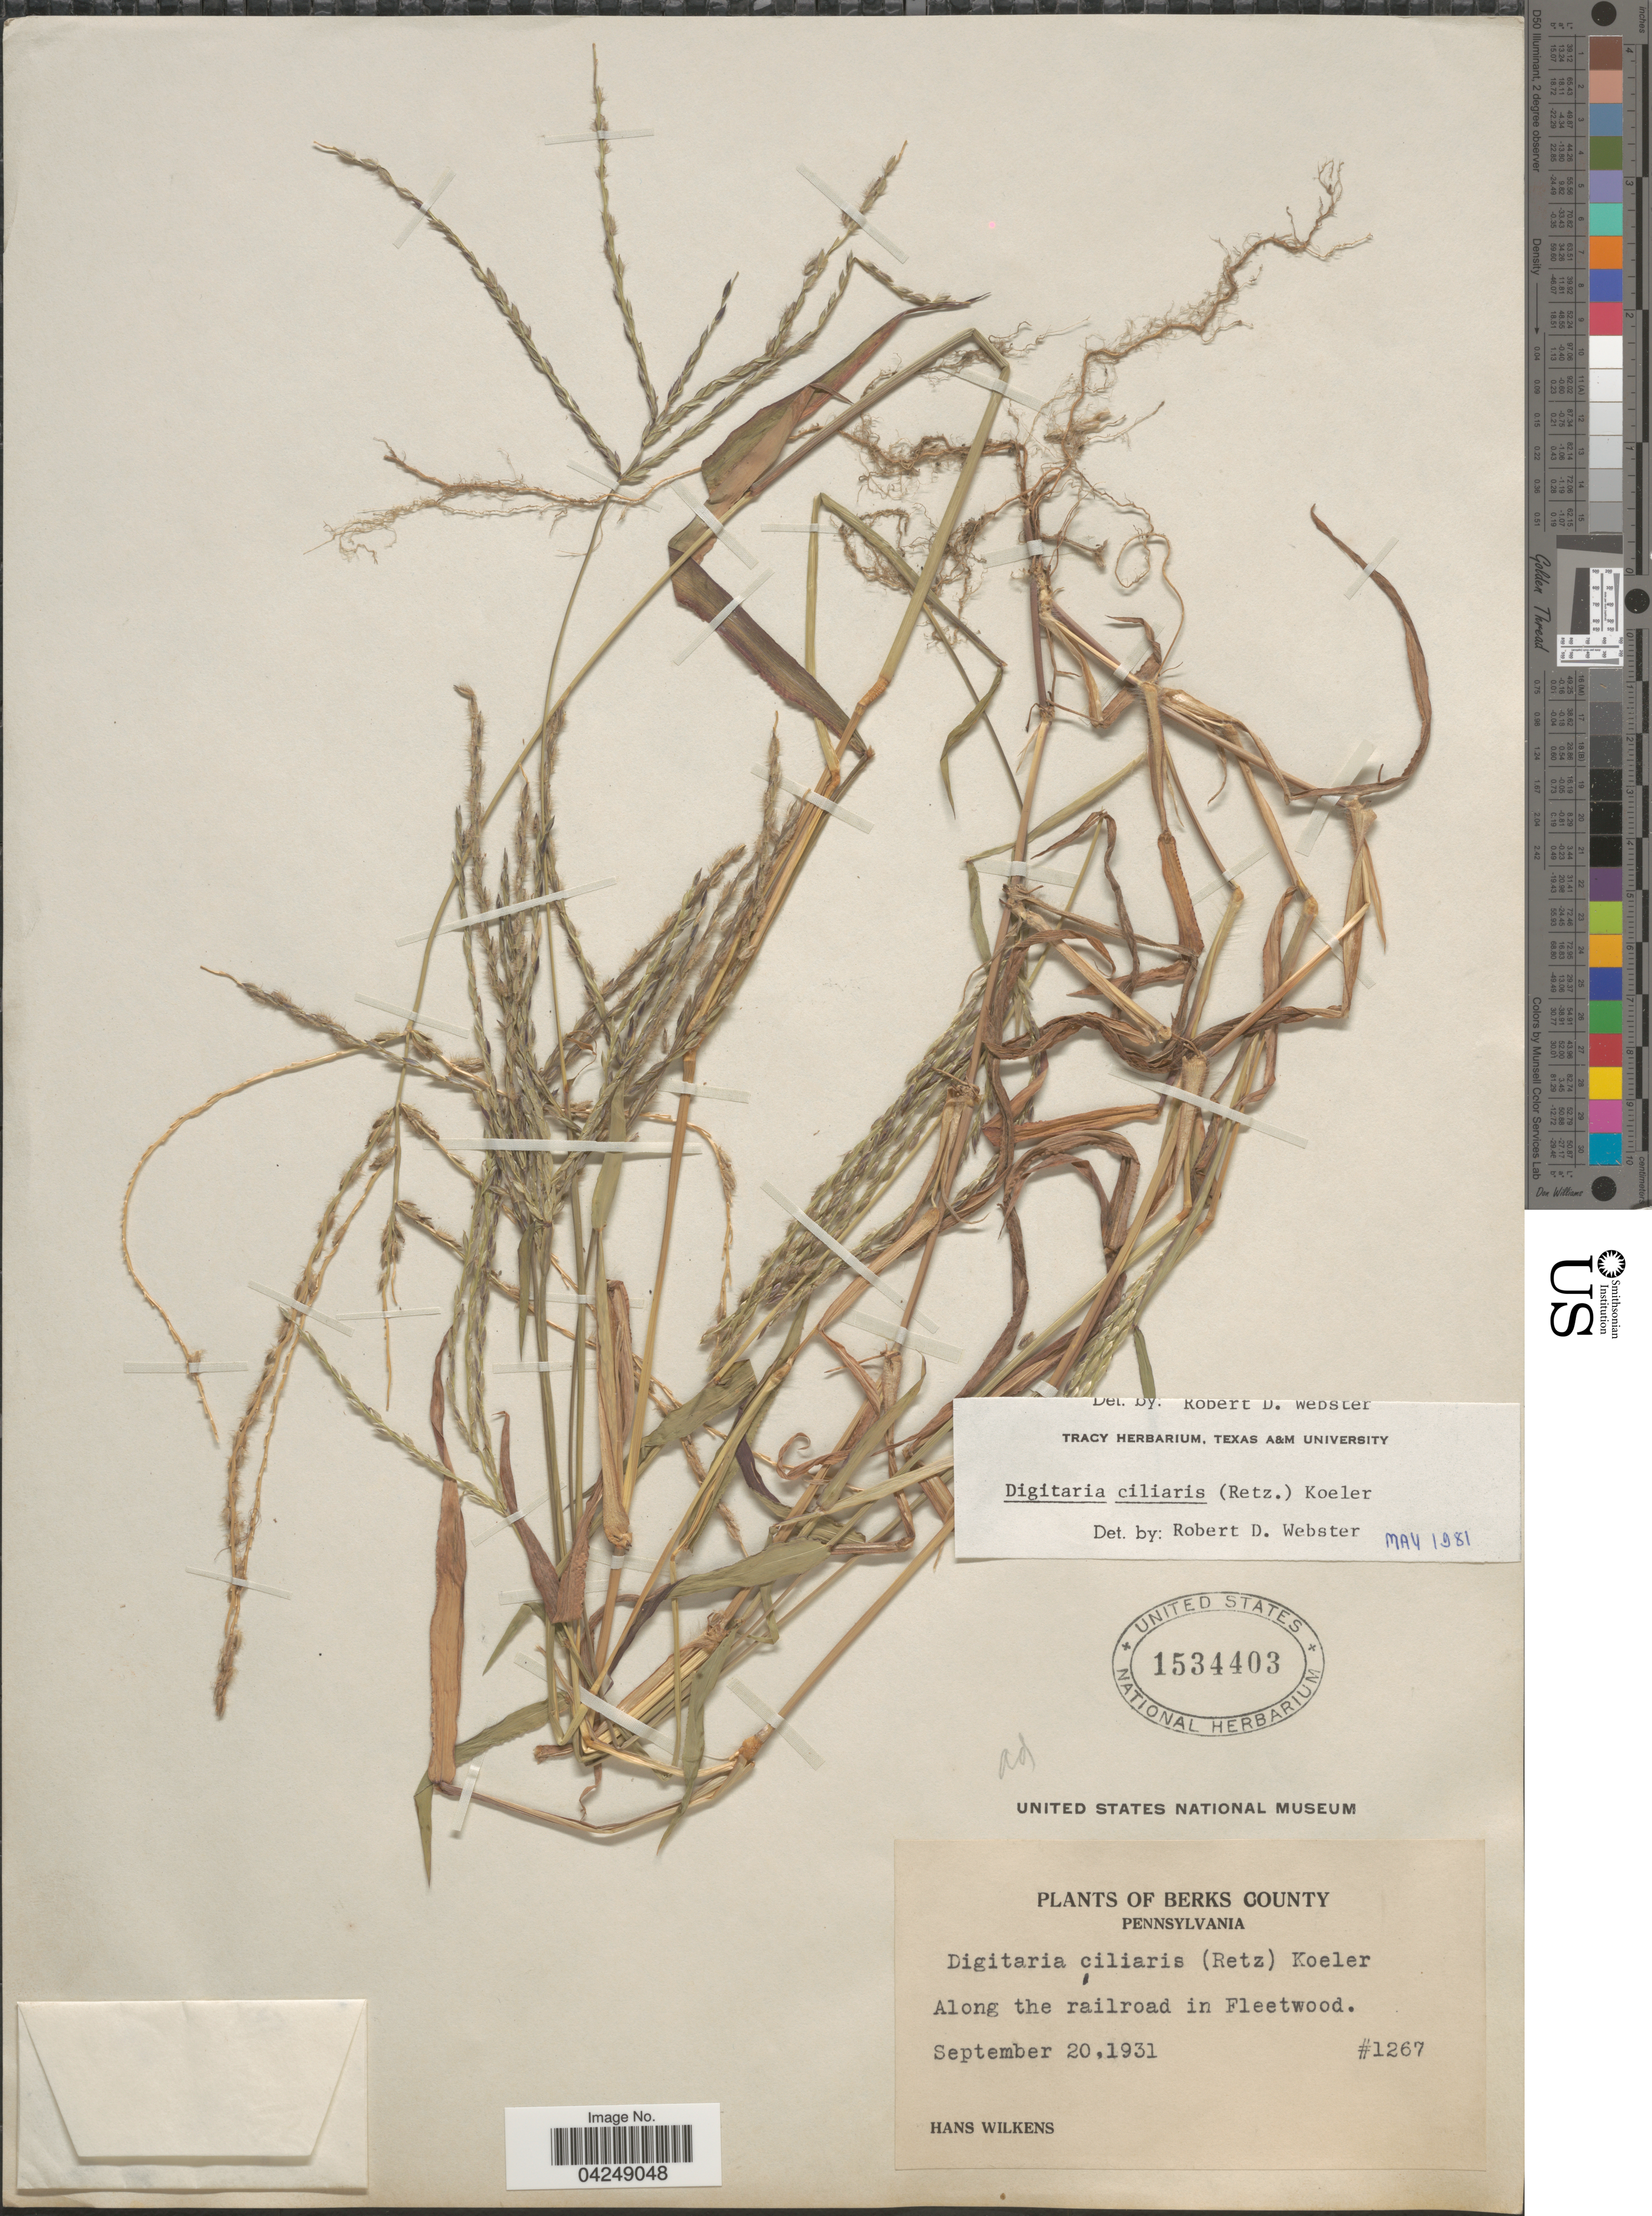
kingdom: Plantae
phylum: Tracheophyta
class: Liliopsida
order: Poales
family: Poaceae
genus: Digitaria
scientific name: Digitaria ciliaris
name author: (Retz.) Koeler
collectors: H. Wilkens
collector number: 1267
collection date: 1931-09-20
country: United States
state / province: Pennsylvania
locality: Berks County. Along the railroad in Fleetwood.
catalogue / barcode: US 1534403